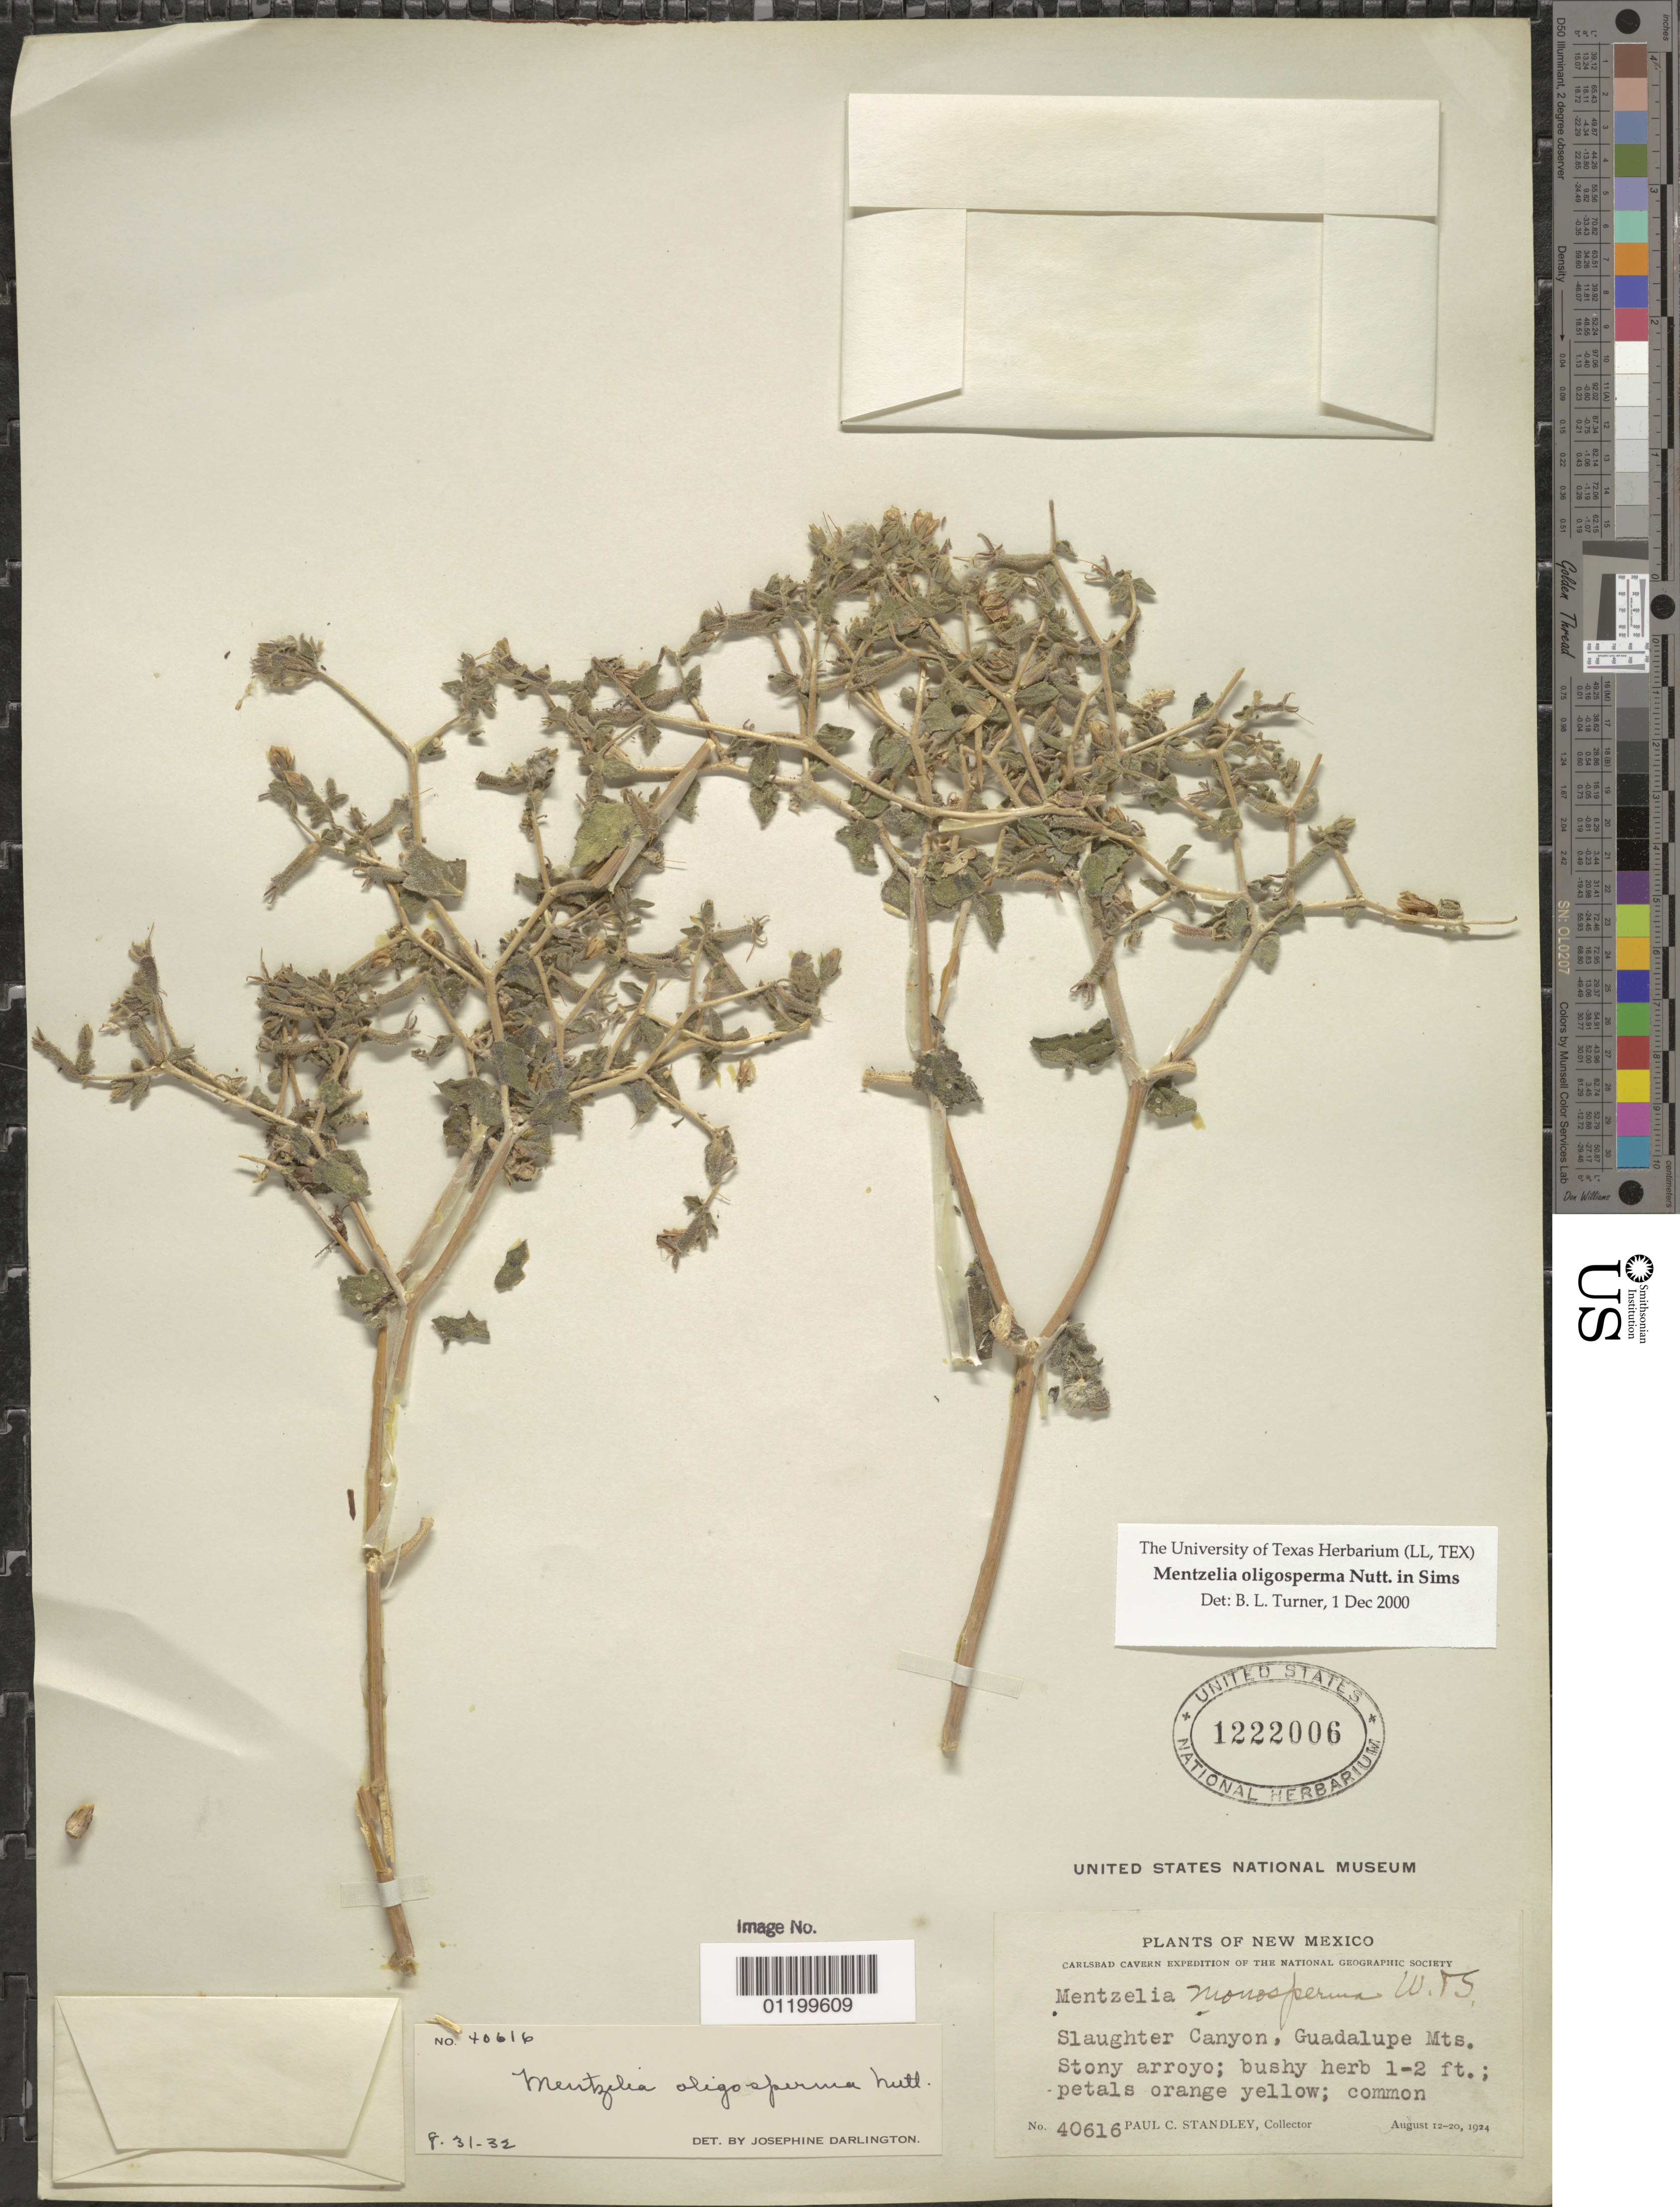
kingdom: Plantae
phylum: Tracheophyta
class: Magnoliopsida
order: Cornales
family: Loasaceae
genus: Mentzelia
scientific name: Mentzelia oligosperma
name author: Nutt. ex Sims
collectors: P. C. Standley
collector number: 40616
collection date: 1924-08-12/1924-08-20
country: United States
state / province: New Mexico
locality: Slaughter Canyon, Guadalupe Mts.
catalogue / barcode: US 1222006